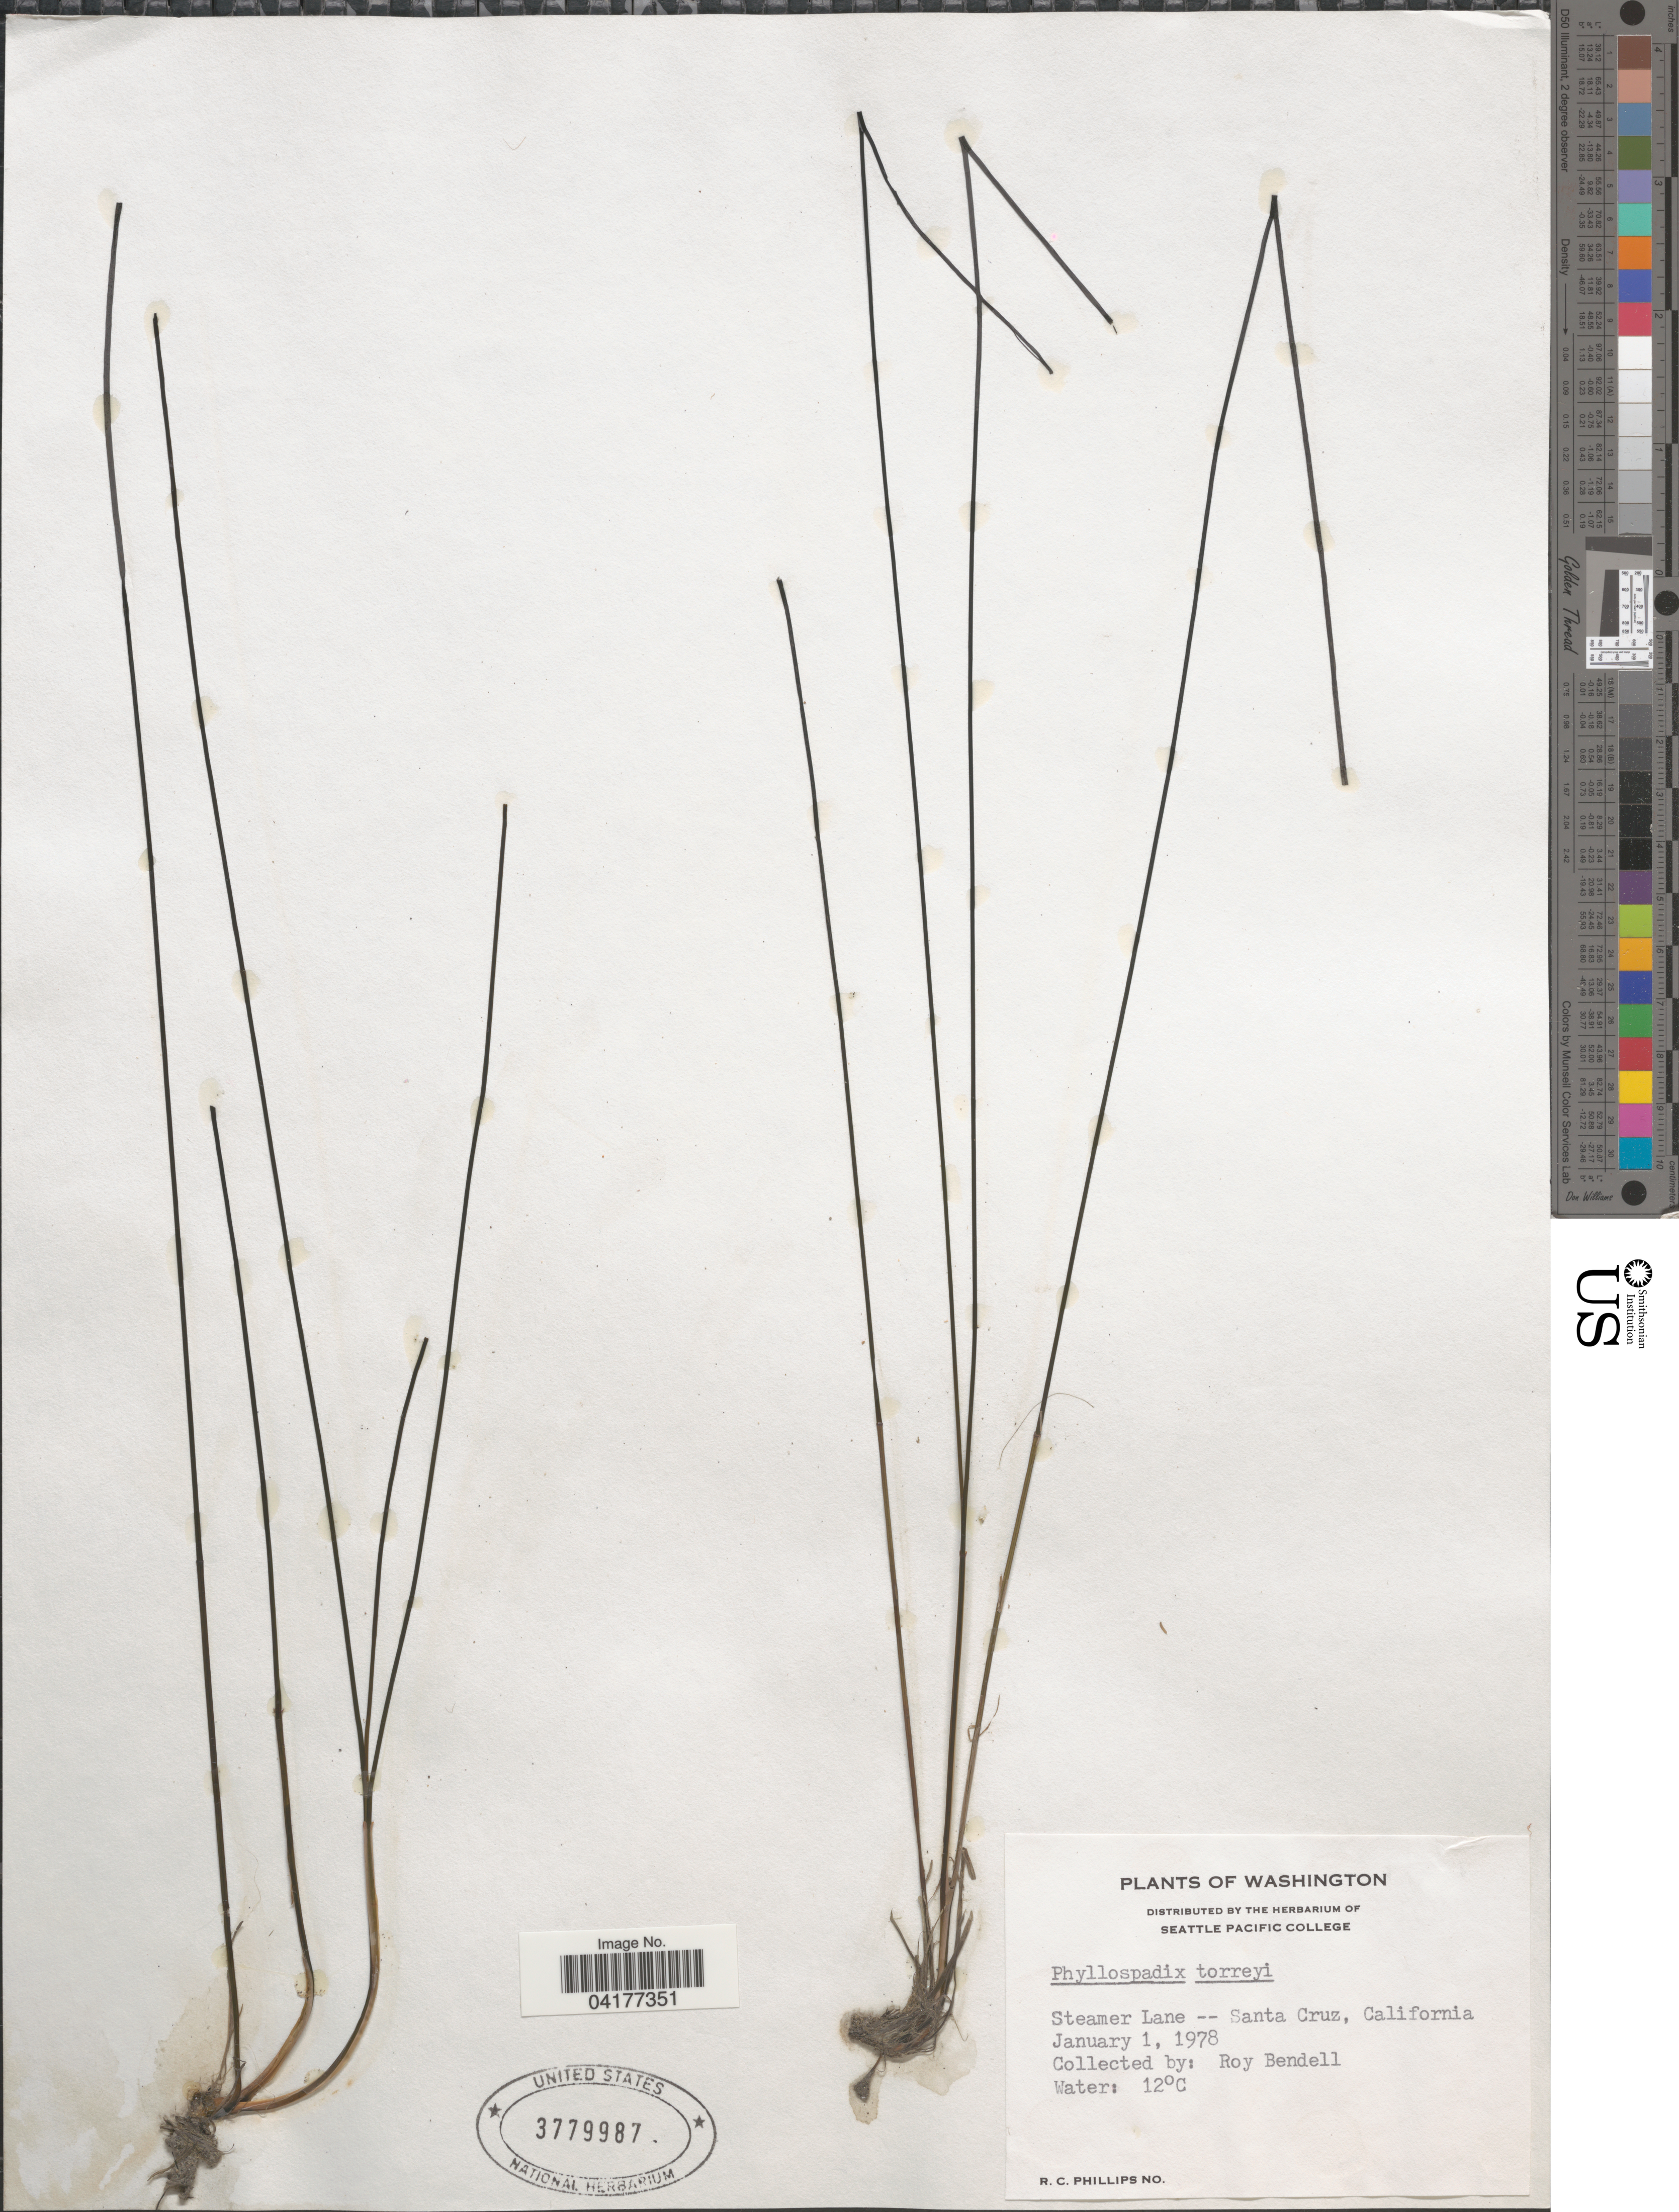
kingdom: Plantae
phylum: Tracheophyta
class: Liliopsida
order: Alismatales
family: Zosteraceae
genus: Phyllospadix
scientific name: Phyllospadix torreyi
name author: S. Watson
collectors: R. Bendell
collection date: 1978-01-01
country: United States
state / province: California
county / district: Santa Cruz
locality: Steamer Lane -- Santa Cruz.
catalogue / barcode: US 3779987